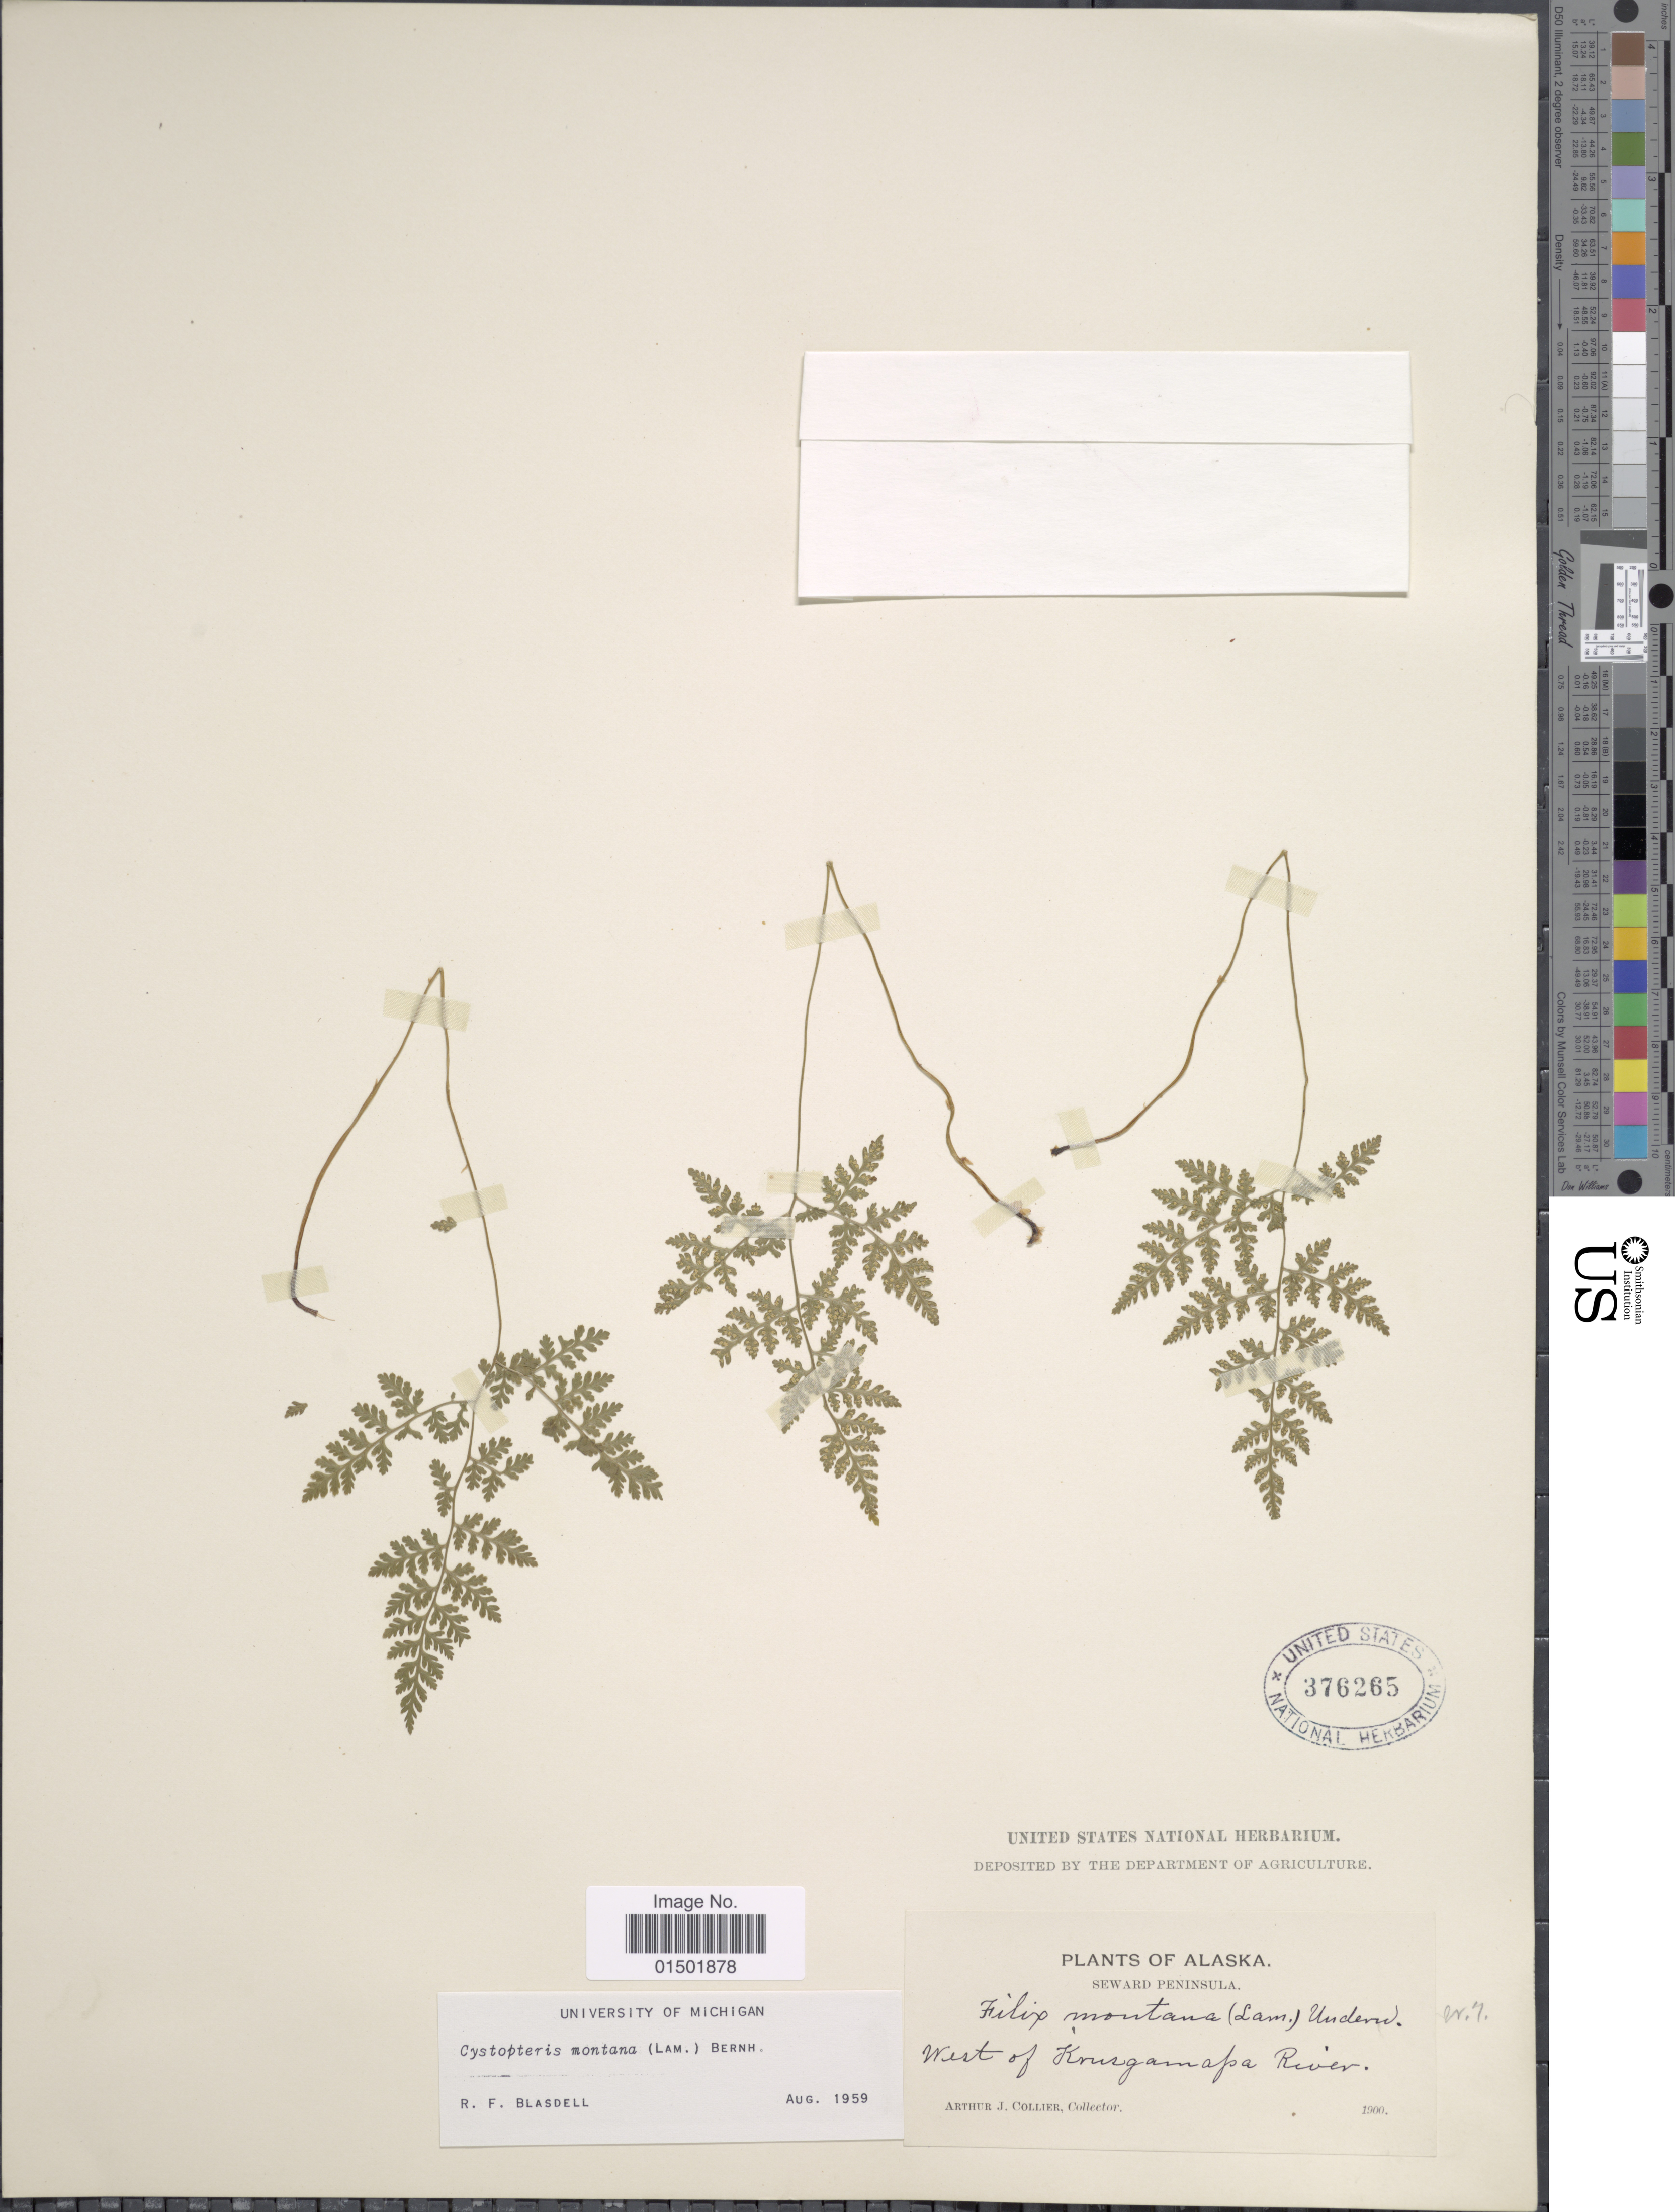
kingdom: Plantae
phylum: Tracheophyta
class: Polypodiopsida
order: Polypodiales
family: Cystopteridaceae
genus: Cystopteris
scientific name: Cystopteris montana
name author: (Lam.) Desv.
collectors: A. Collier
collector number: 7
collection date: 1900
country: United States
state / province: Alaska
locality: Seward Peninsula. West of Krusgamapa River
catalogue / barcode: US 376265